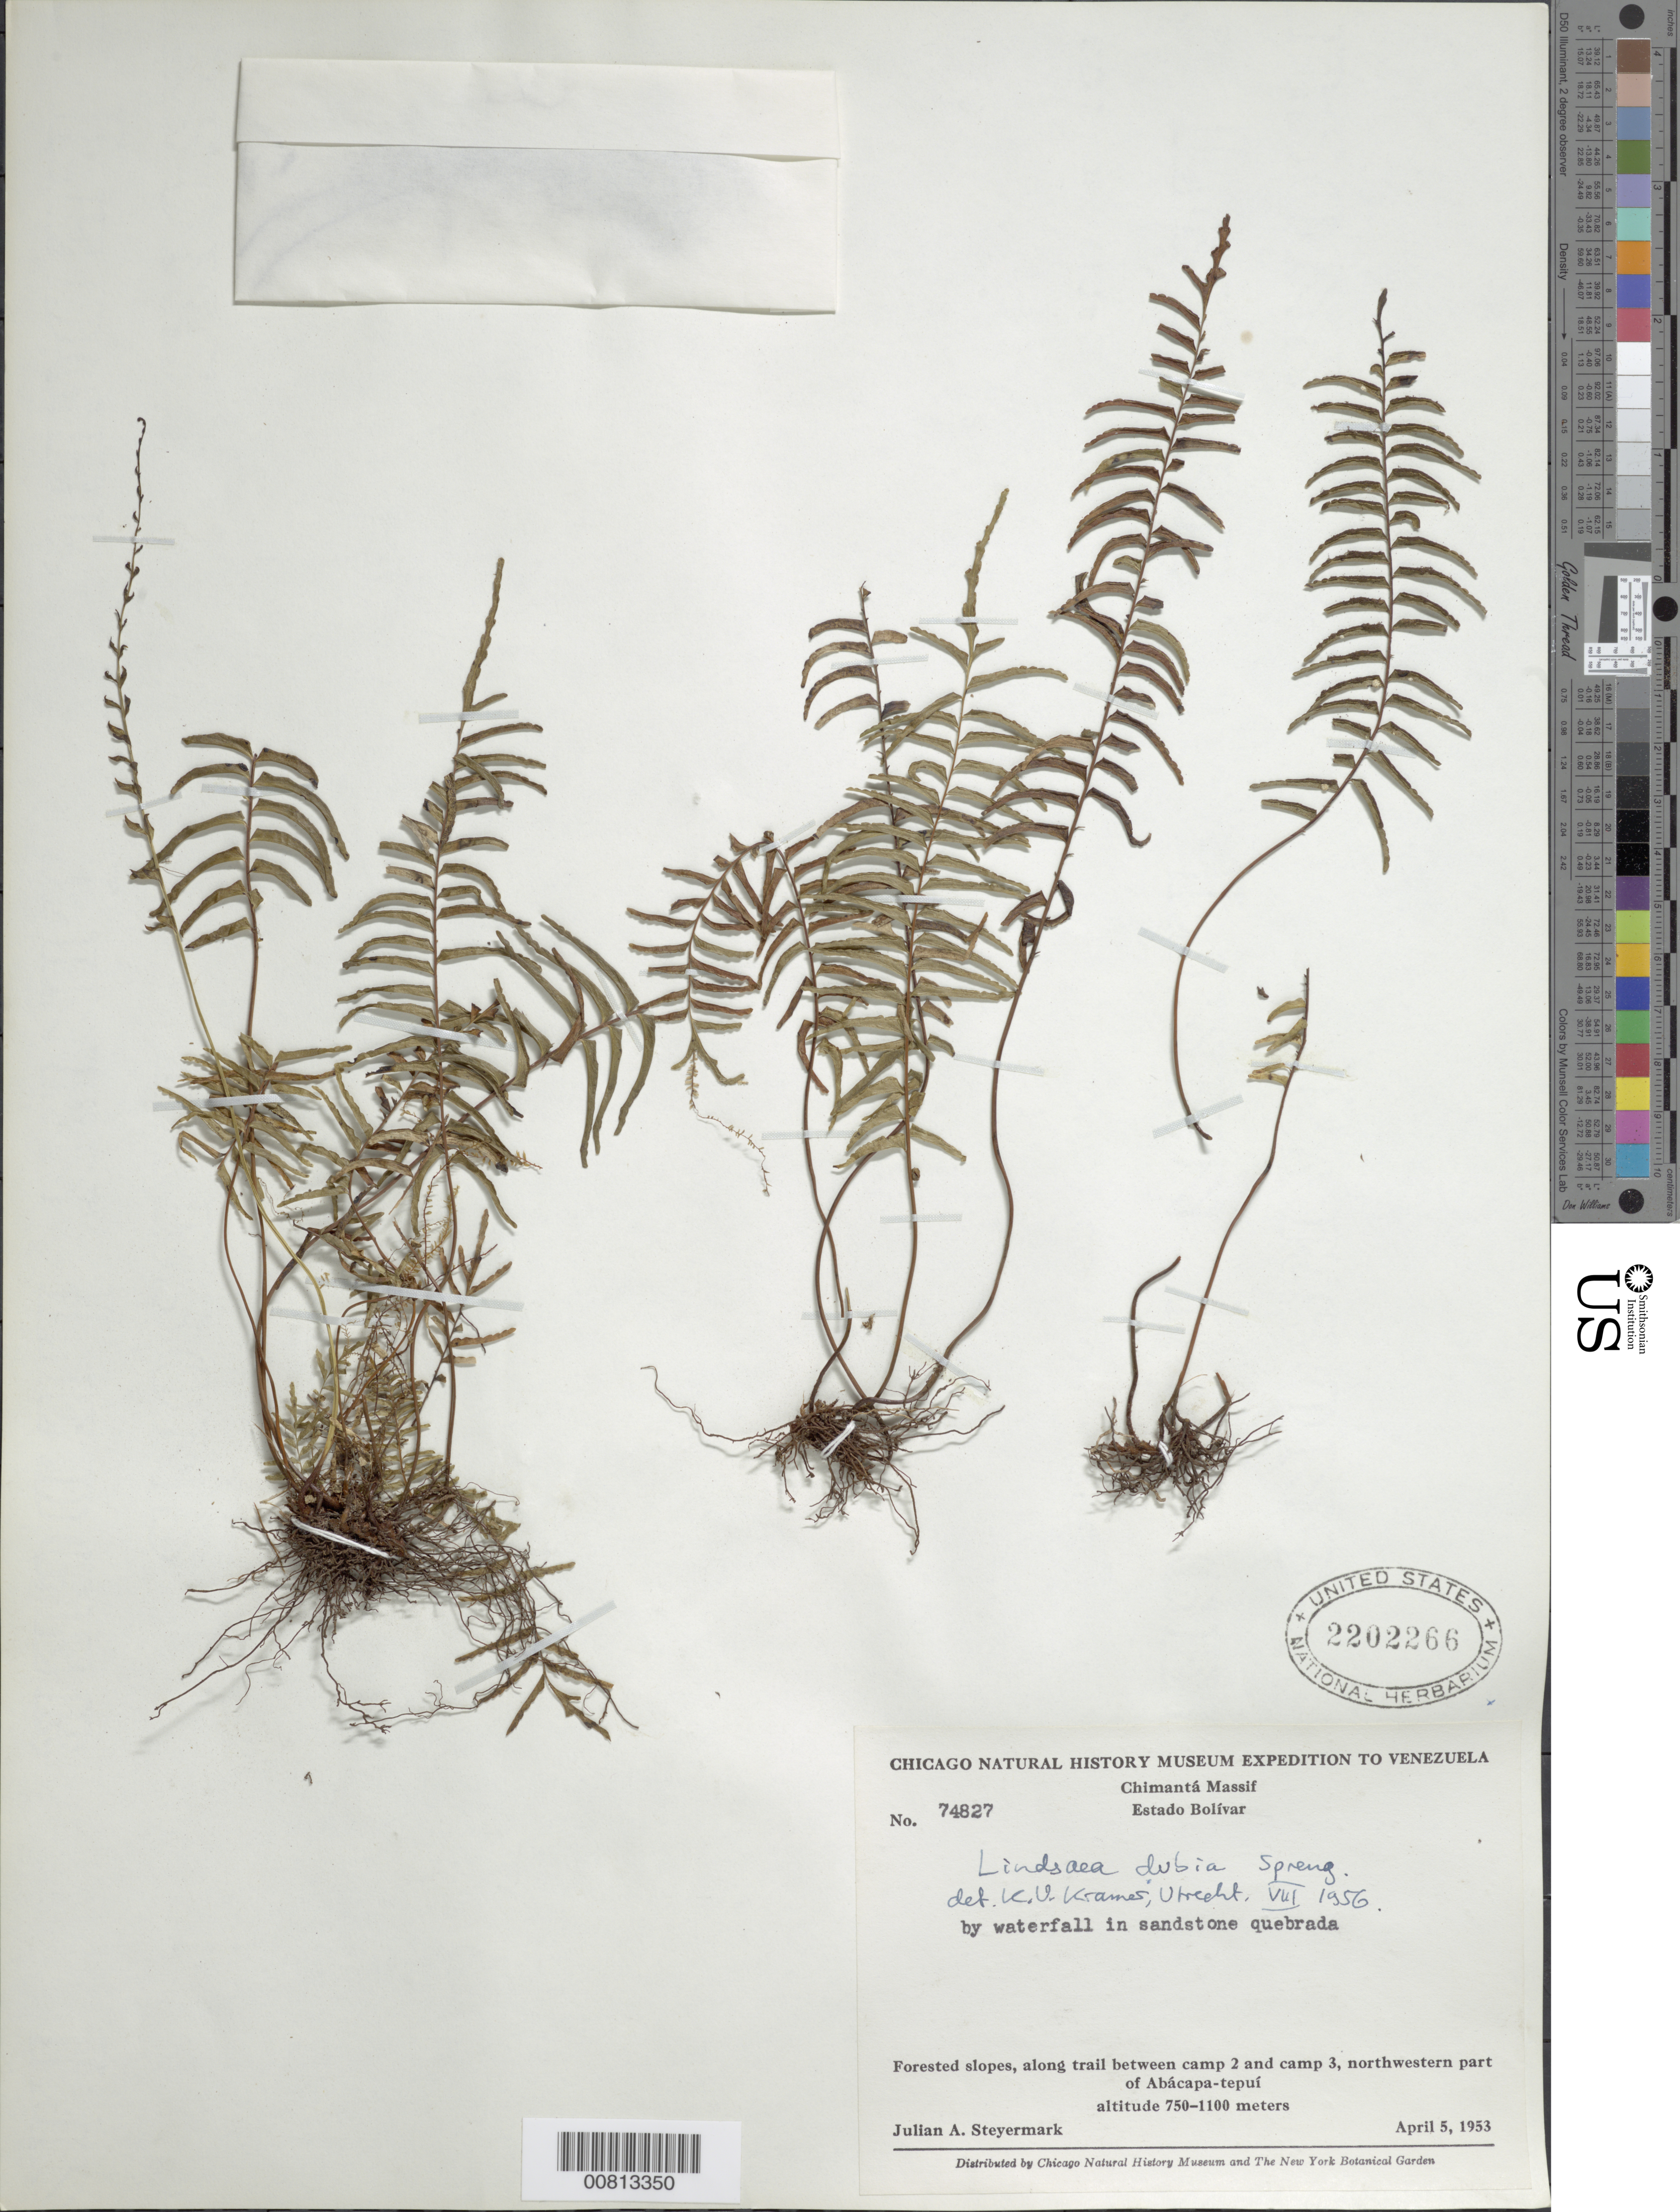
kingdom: Plantae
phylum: Tracheophyta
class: Polypodiopsida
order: Polypodiales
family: Lindsaeaceae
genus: Lindsaea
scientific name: Lindsaea dubia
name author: Spreng.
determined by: Kramer, K. U.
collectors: J. Steyermark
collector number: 74827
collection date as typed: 5-Apr-53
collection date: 1953-04-05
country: Venezuela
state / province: Bolívar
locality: Chimantá Massif, Abácapa-tepuí, along trail between camp 2 and camp 3, NW part of Abácapa-tepuí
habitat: Forested slopes, by waterfall in sandstone quebrada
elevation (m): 750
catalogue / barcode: US 2202266